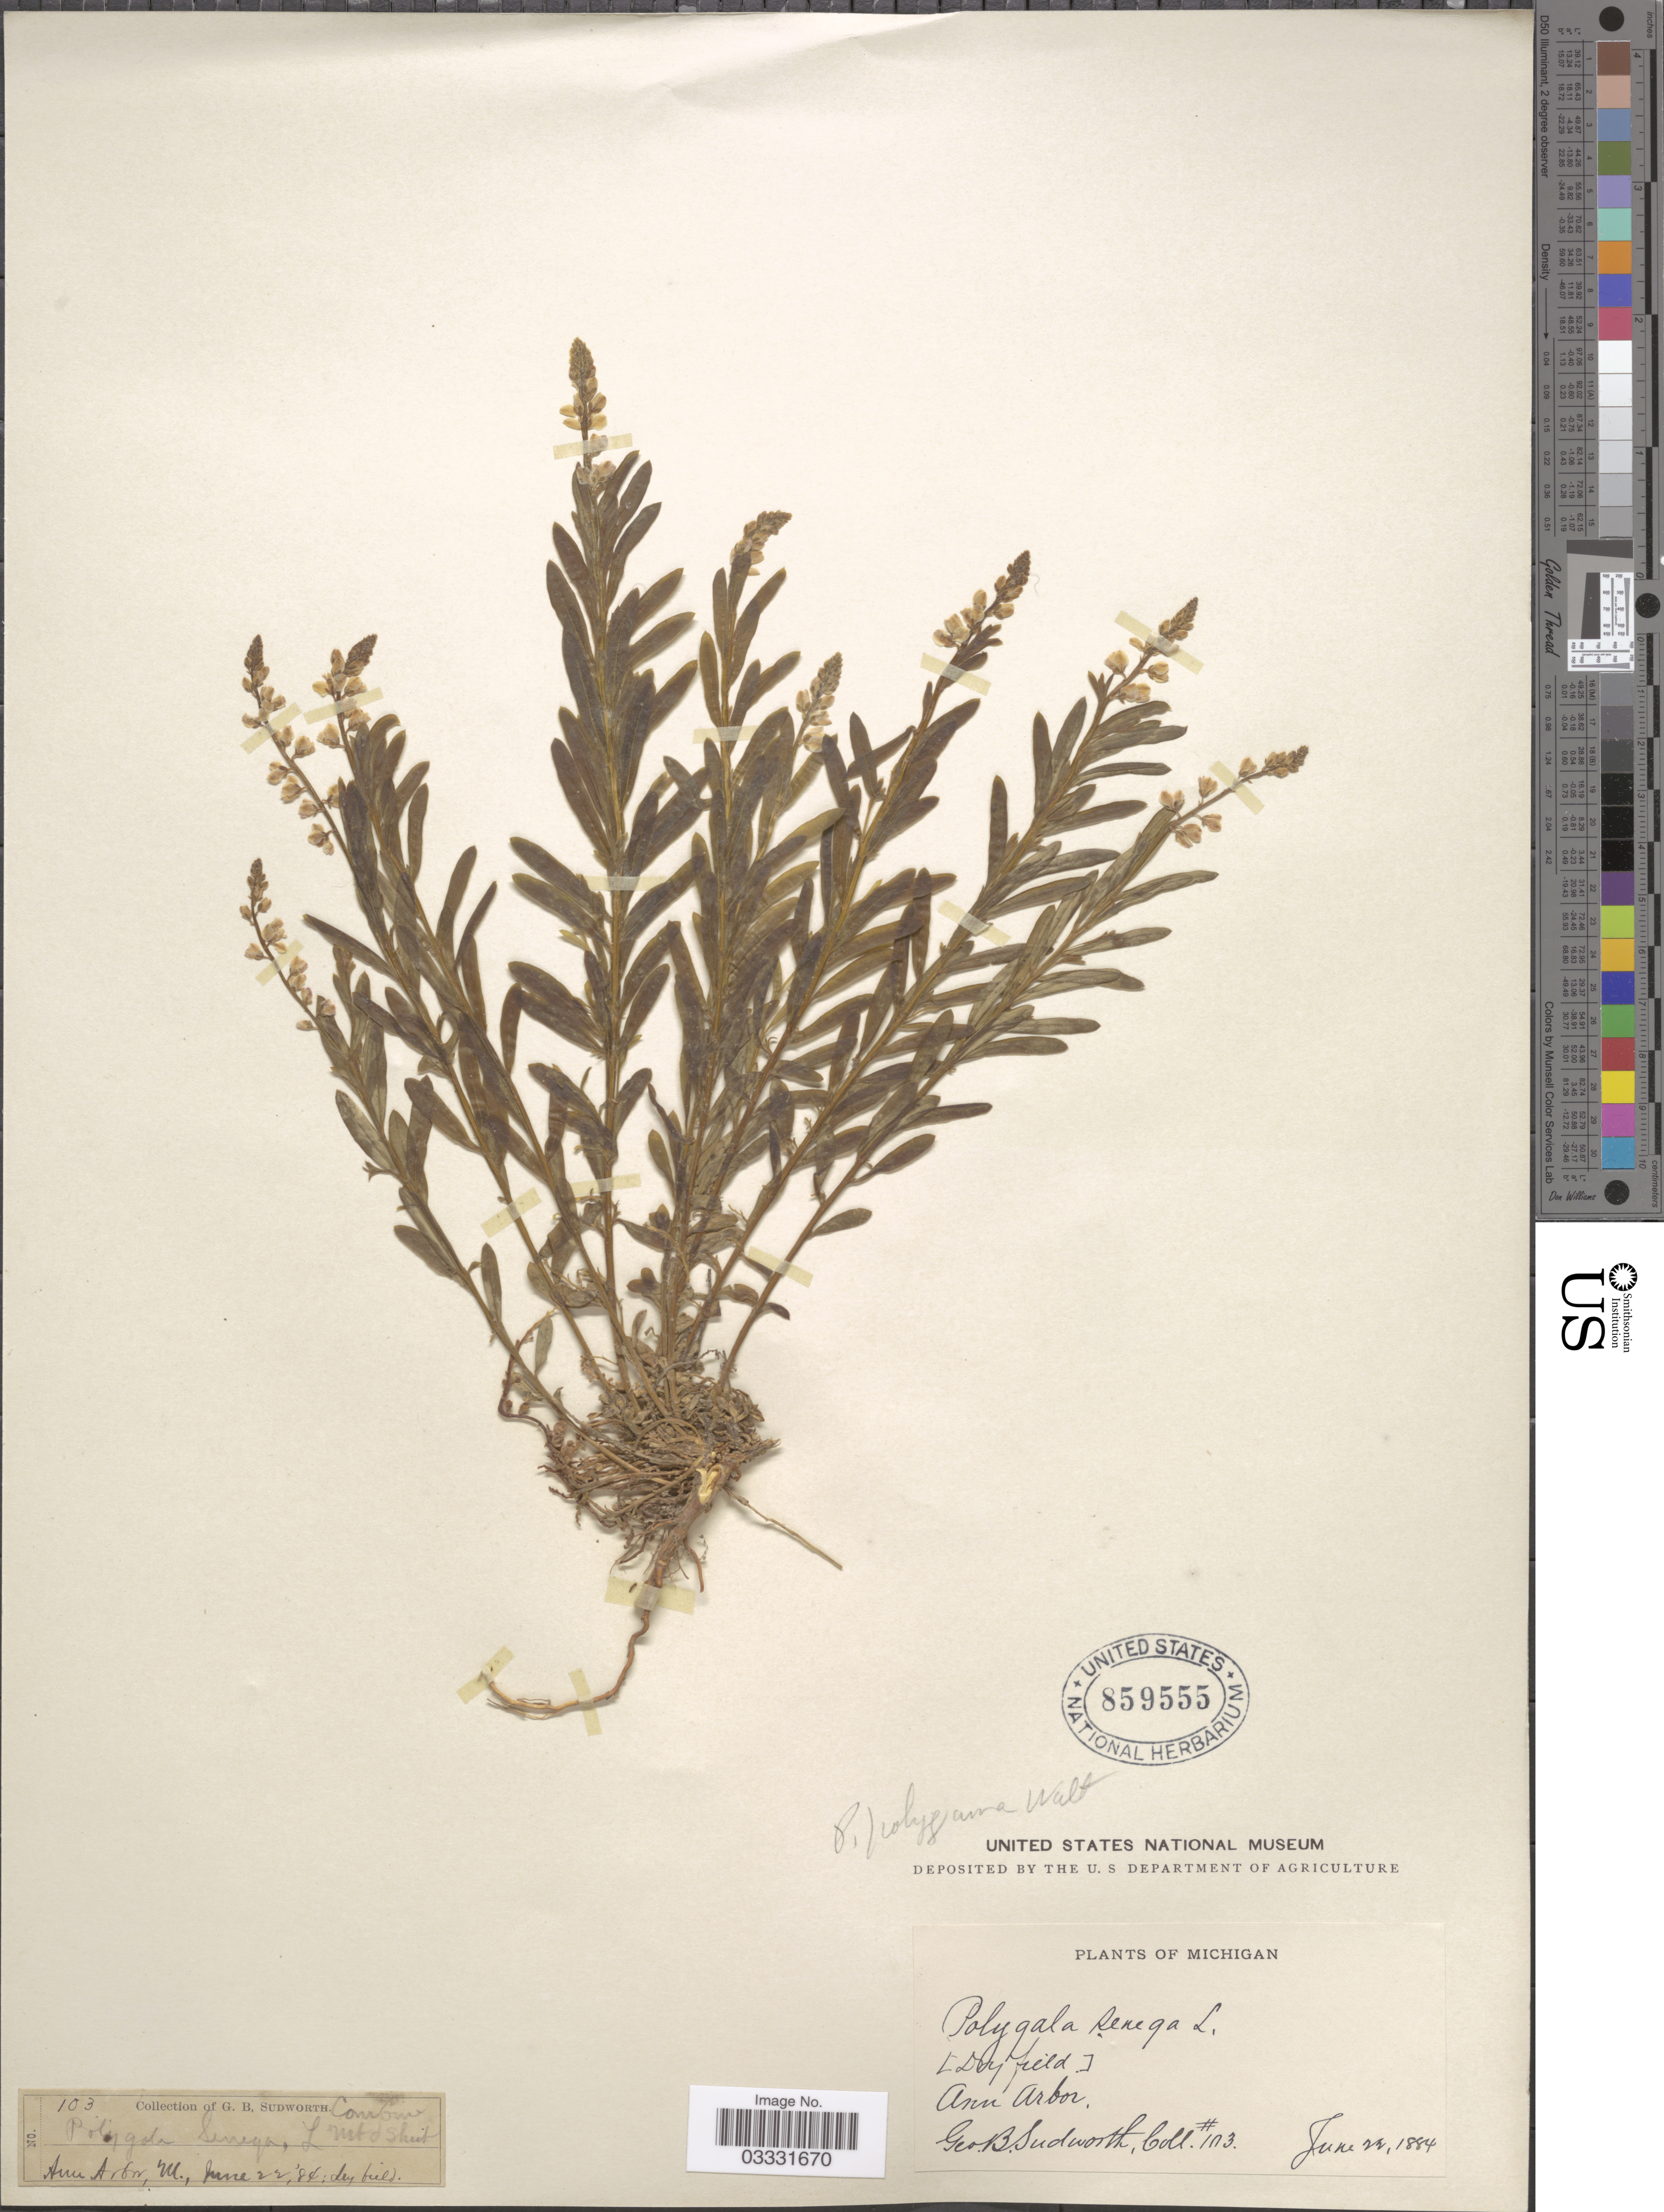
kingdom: Plantae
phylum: Tracheophyta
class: Magnoliopsida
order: Fabales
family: Polygalaceae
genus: Polygala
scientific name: Polygala polygama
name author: Walter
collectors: G. B. Sudworth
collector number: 103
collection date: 1884-06-22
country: United States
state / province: Michigan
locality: Ann Arbor.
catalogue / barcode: US 859555